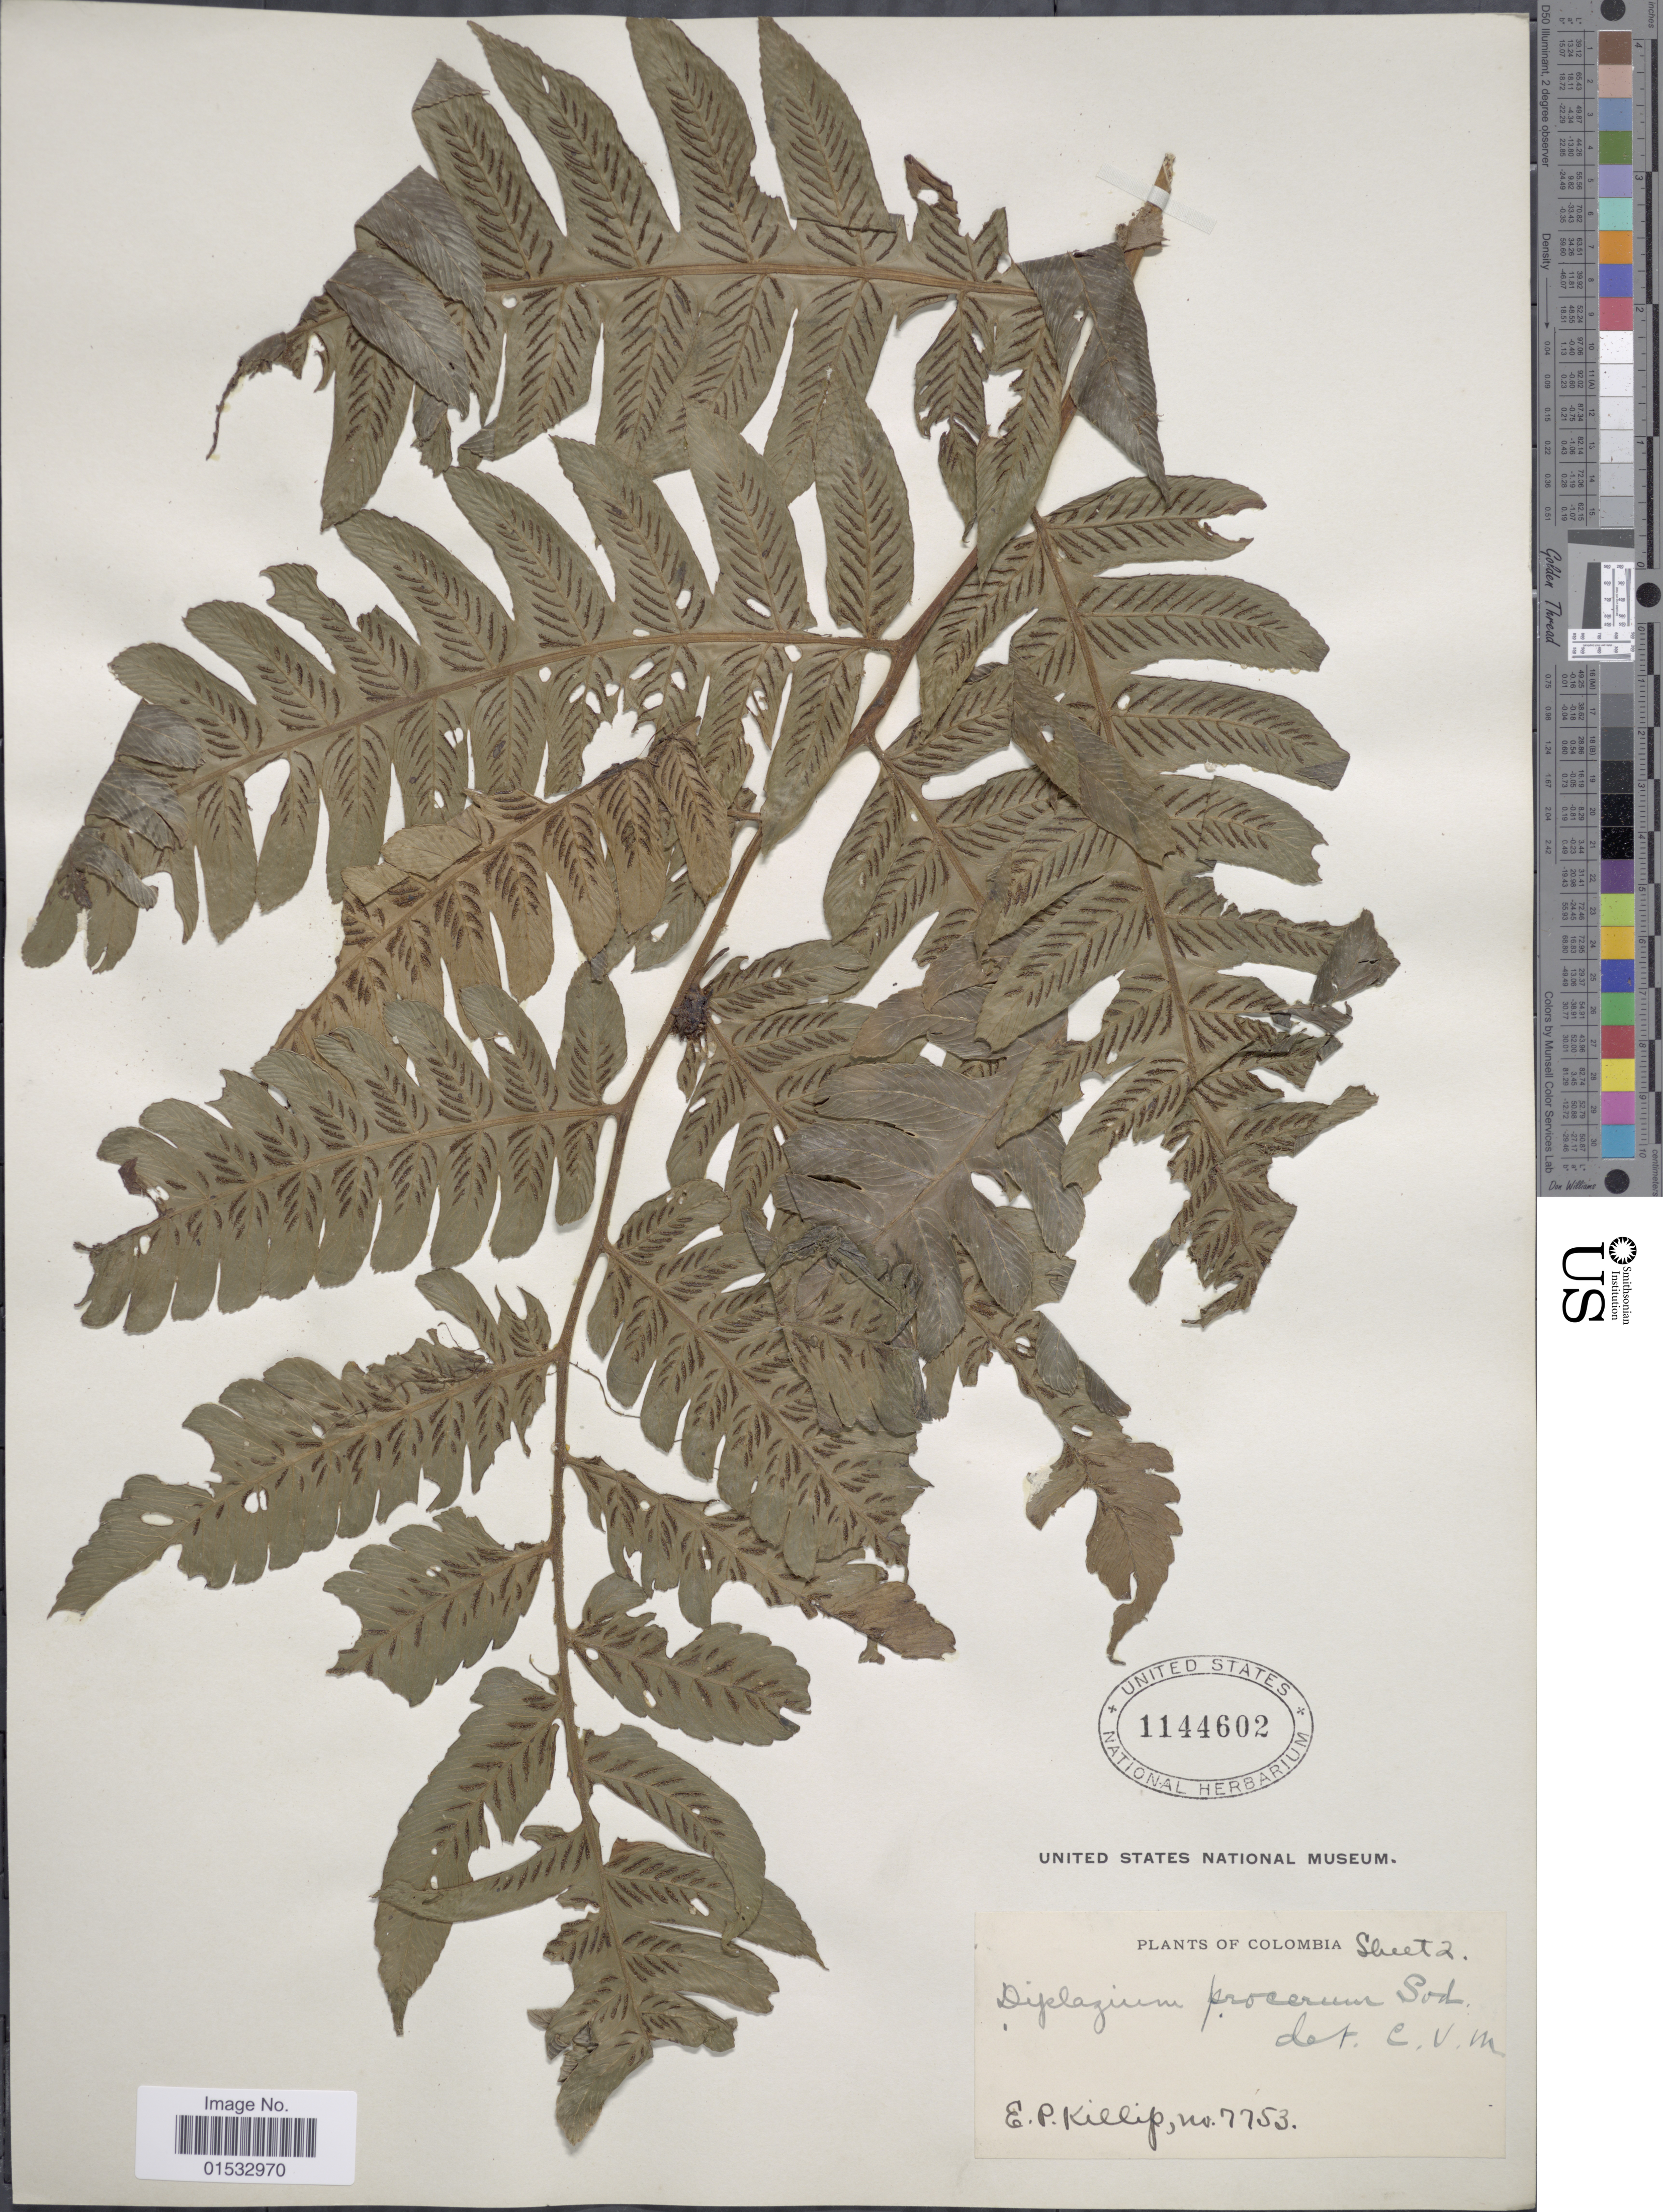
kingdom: Plantae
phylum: Tracheophyta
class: Polypodiopsida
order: Polypodiales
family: Athyriaceae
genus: Diplazium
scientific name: Diplazium macrophyllum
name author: Desv.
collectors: E. P. Killip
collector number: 7753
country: Colombia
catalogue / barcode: US 1144602